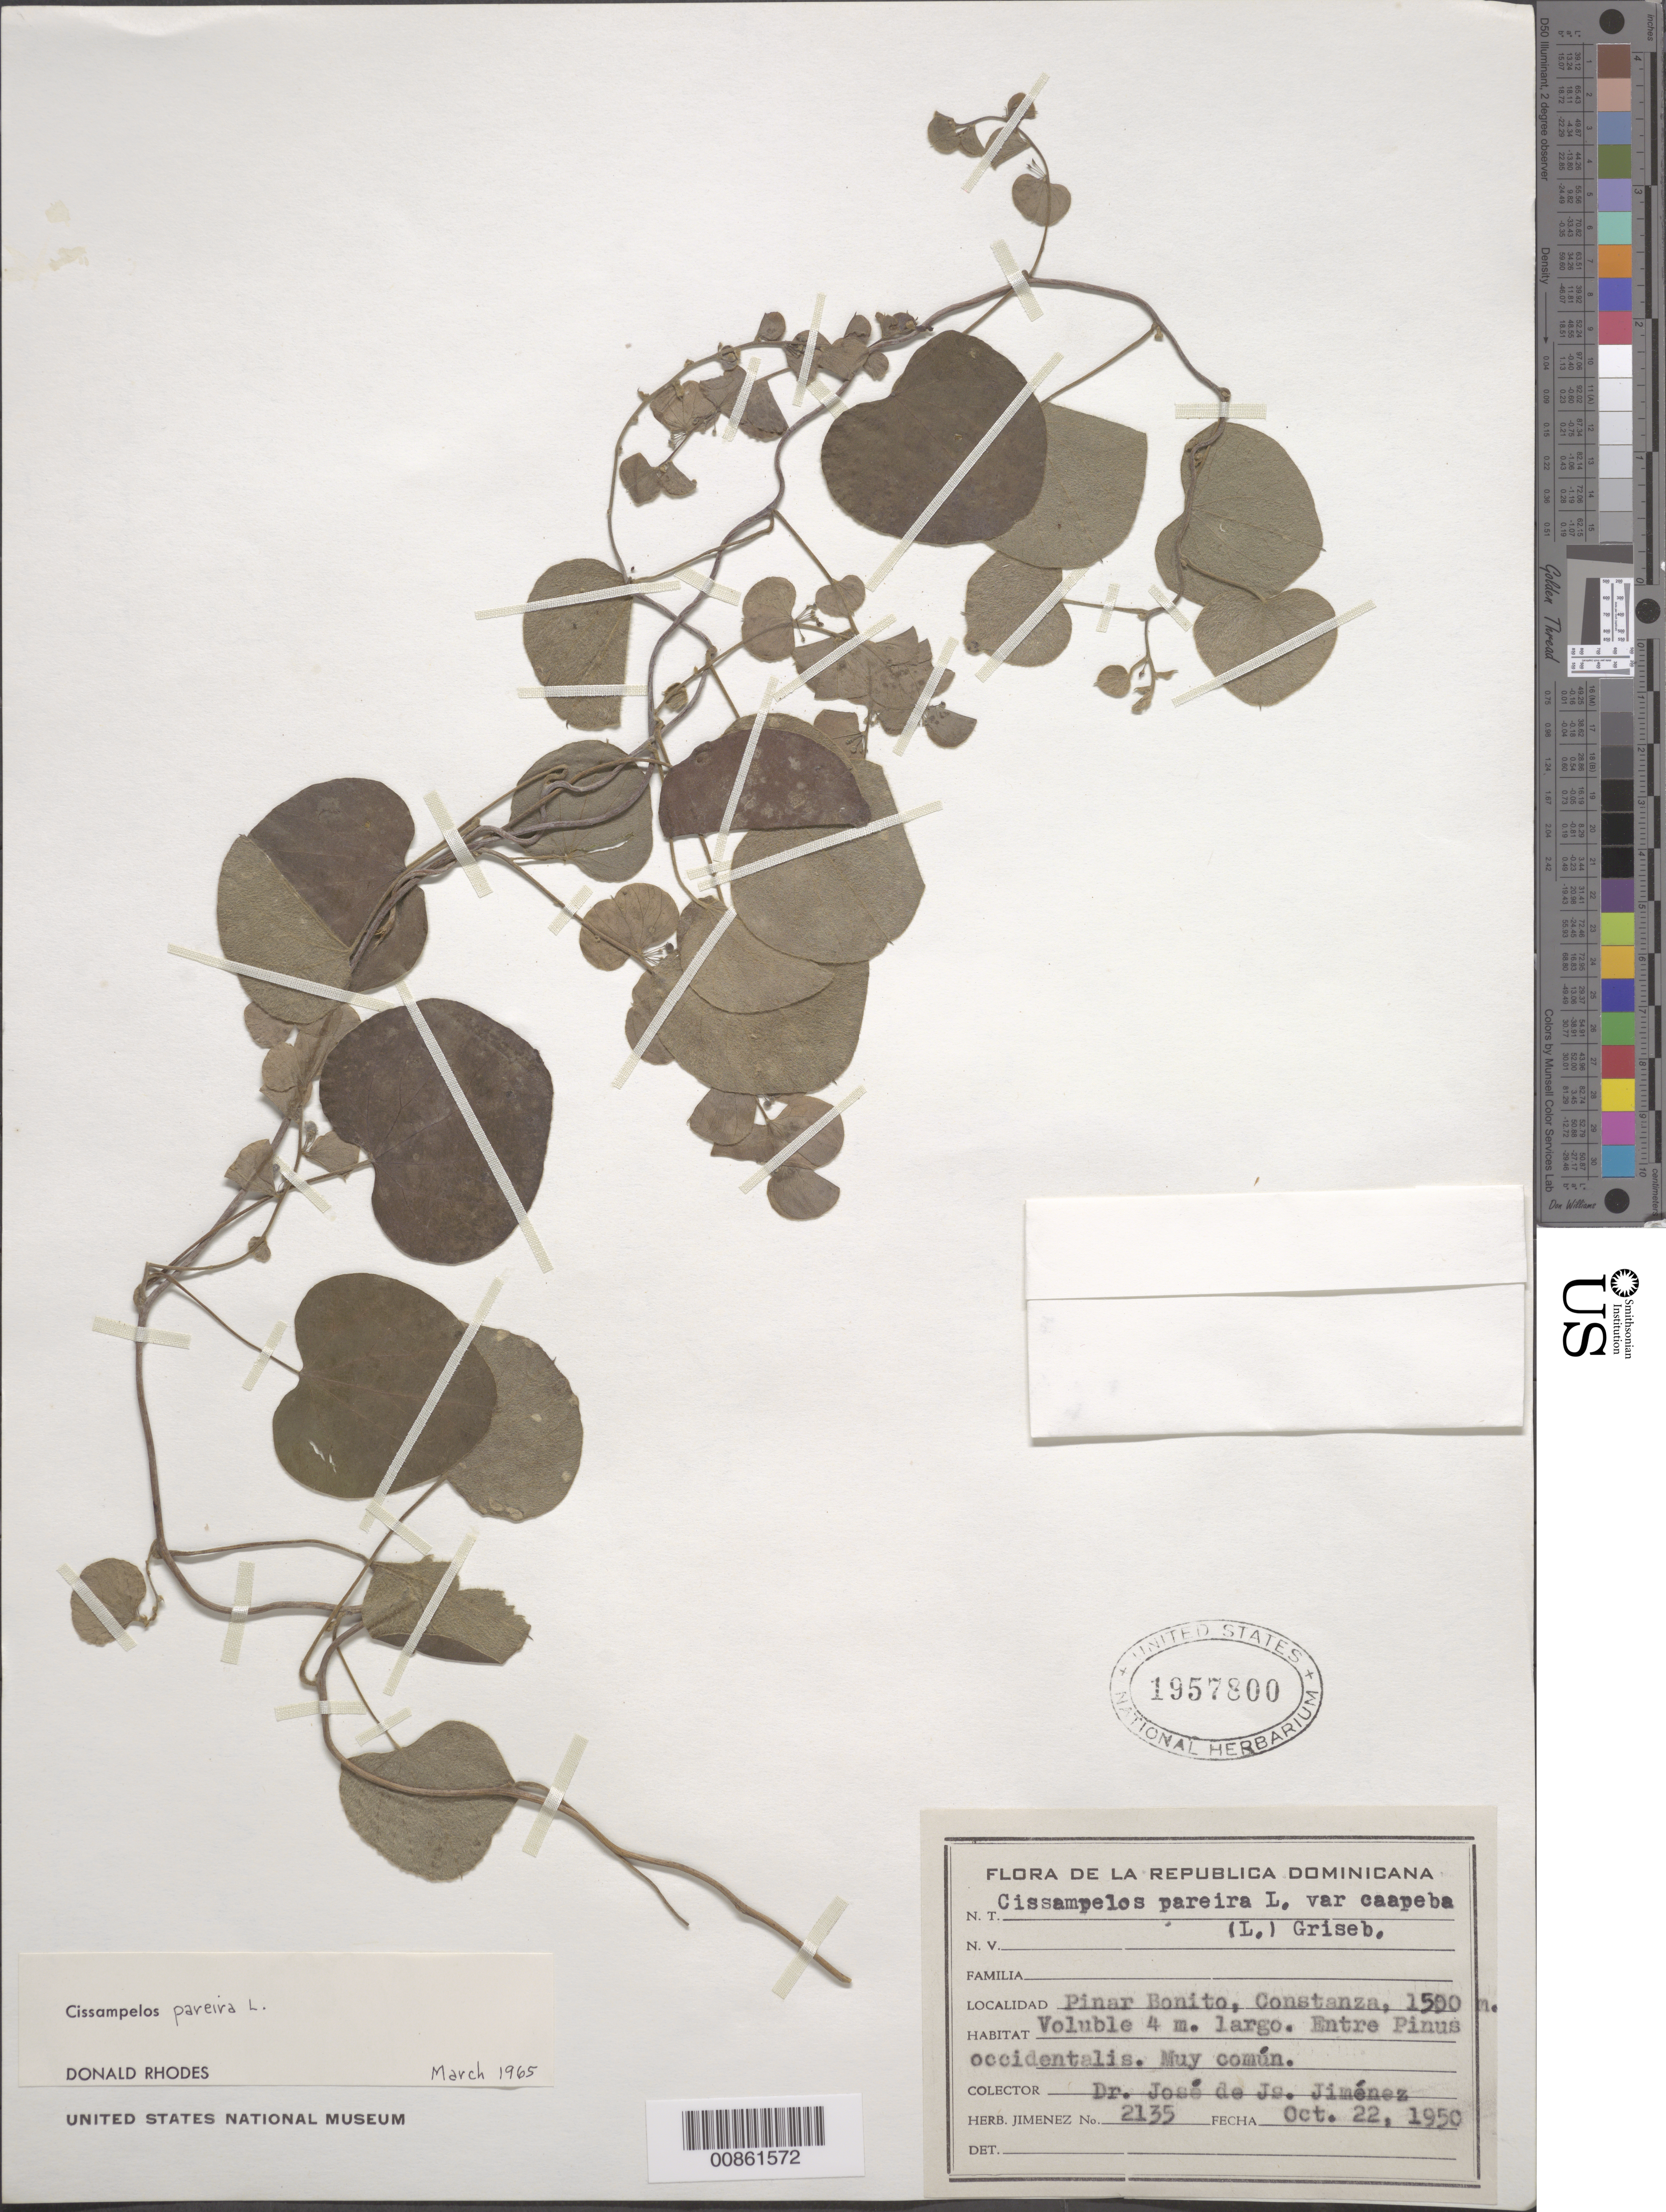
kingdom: Plantae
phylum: Tracheophyta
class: Magnoliopsida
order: Ranunculales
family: Menispermaceae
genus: Cissampelos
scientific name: Cissampelos pareira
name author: L.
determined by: Rhodes, D.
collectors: J. J. Jiménez Almonte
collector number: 2135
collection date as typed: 22 Oct 1950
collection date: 1950-10-22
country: Dominican Republic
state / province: La Vega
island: Hispaniola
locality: Pinar Bonito, Constanza.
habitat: Entre Pinus occidentalis.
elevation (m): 1500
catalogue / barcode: US 1957800